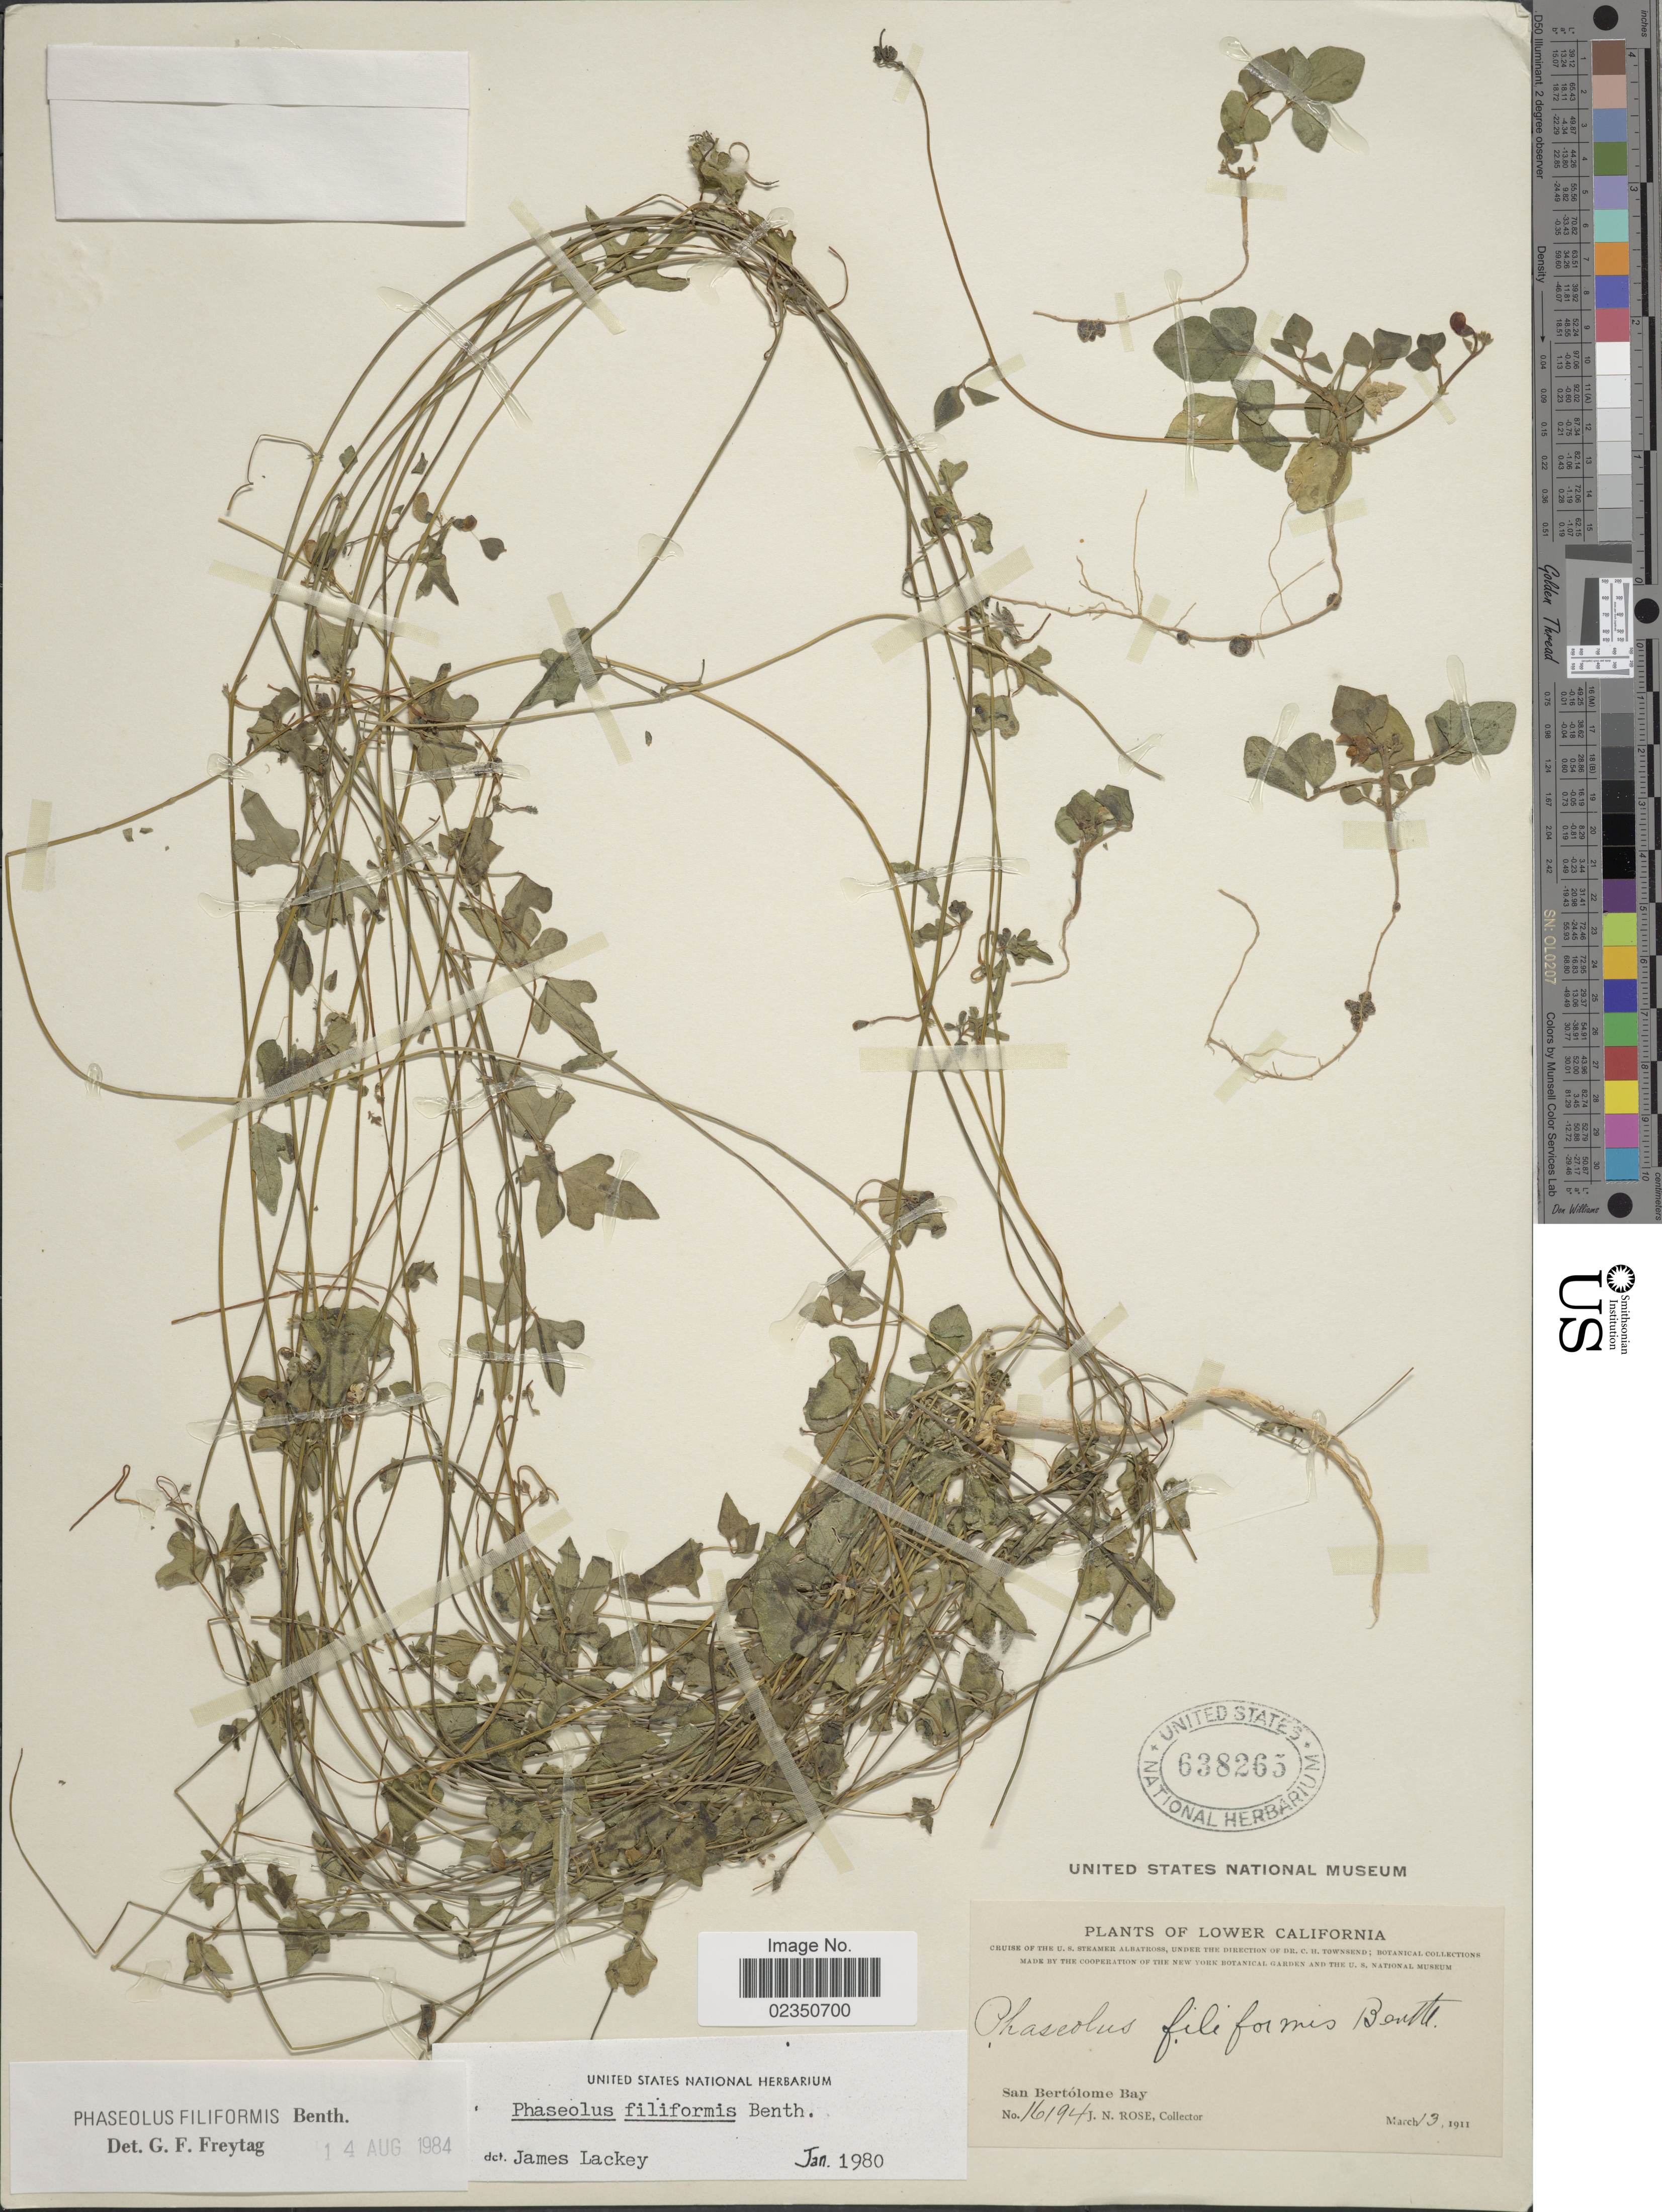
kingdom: Plantae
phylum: Tracheophyta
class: Magnoliopsida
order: Fabales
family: Fabaceae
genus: Phaseolus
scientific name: Phaseolus filiformis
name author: Benth.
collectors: J. N. Rose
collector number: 16194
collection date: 1911-03-13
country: Mexico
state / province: Baja California Sur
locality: San Bertolome Bay, Lower California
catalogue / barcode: US 638265